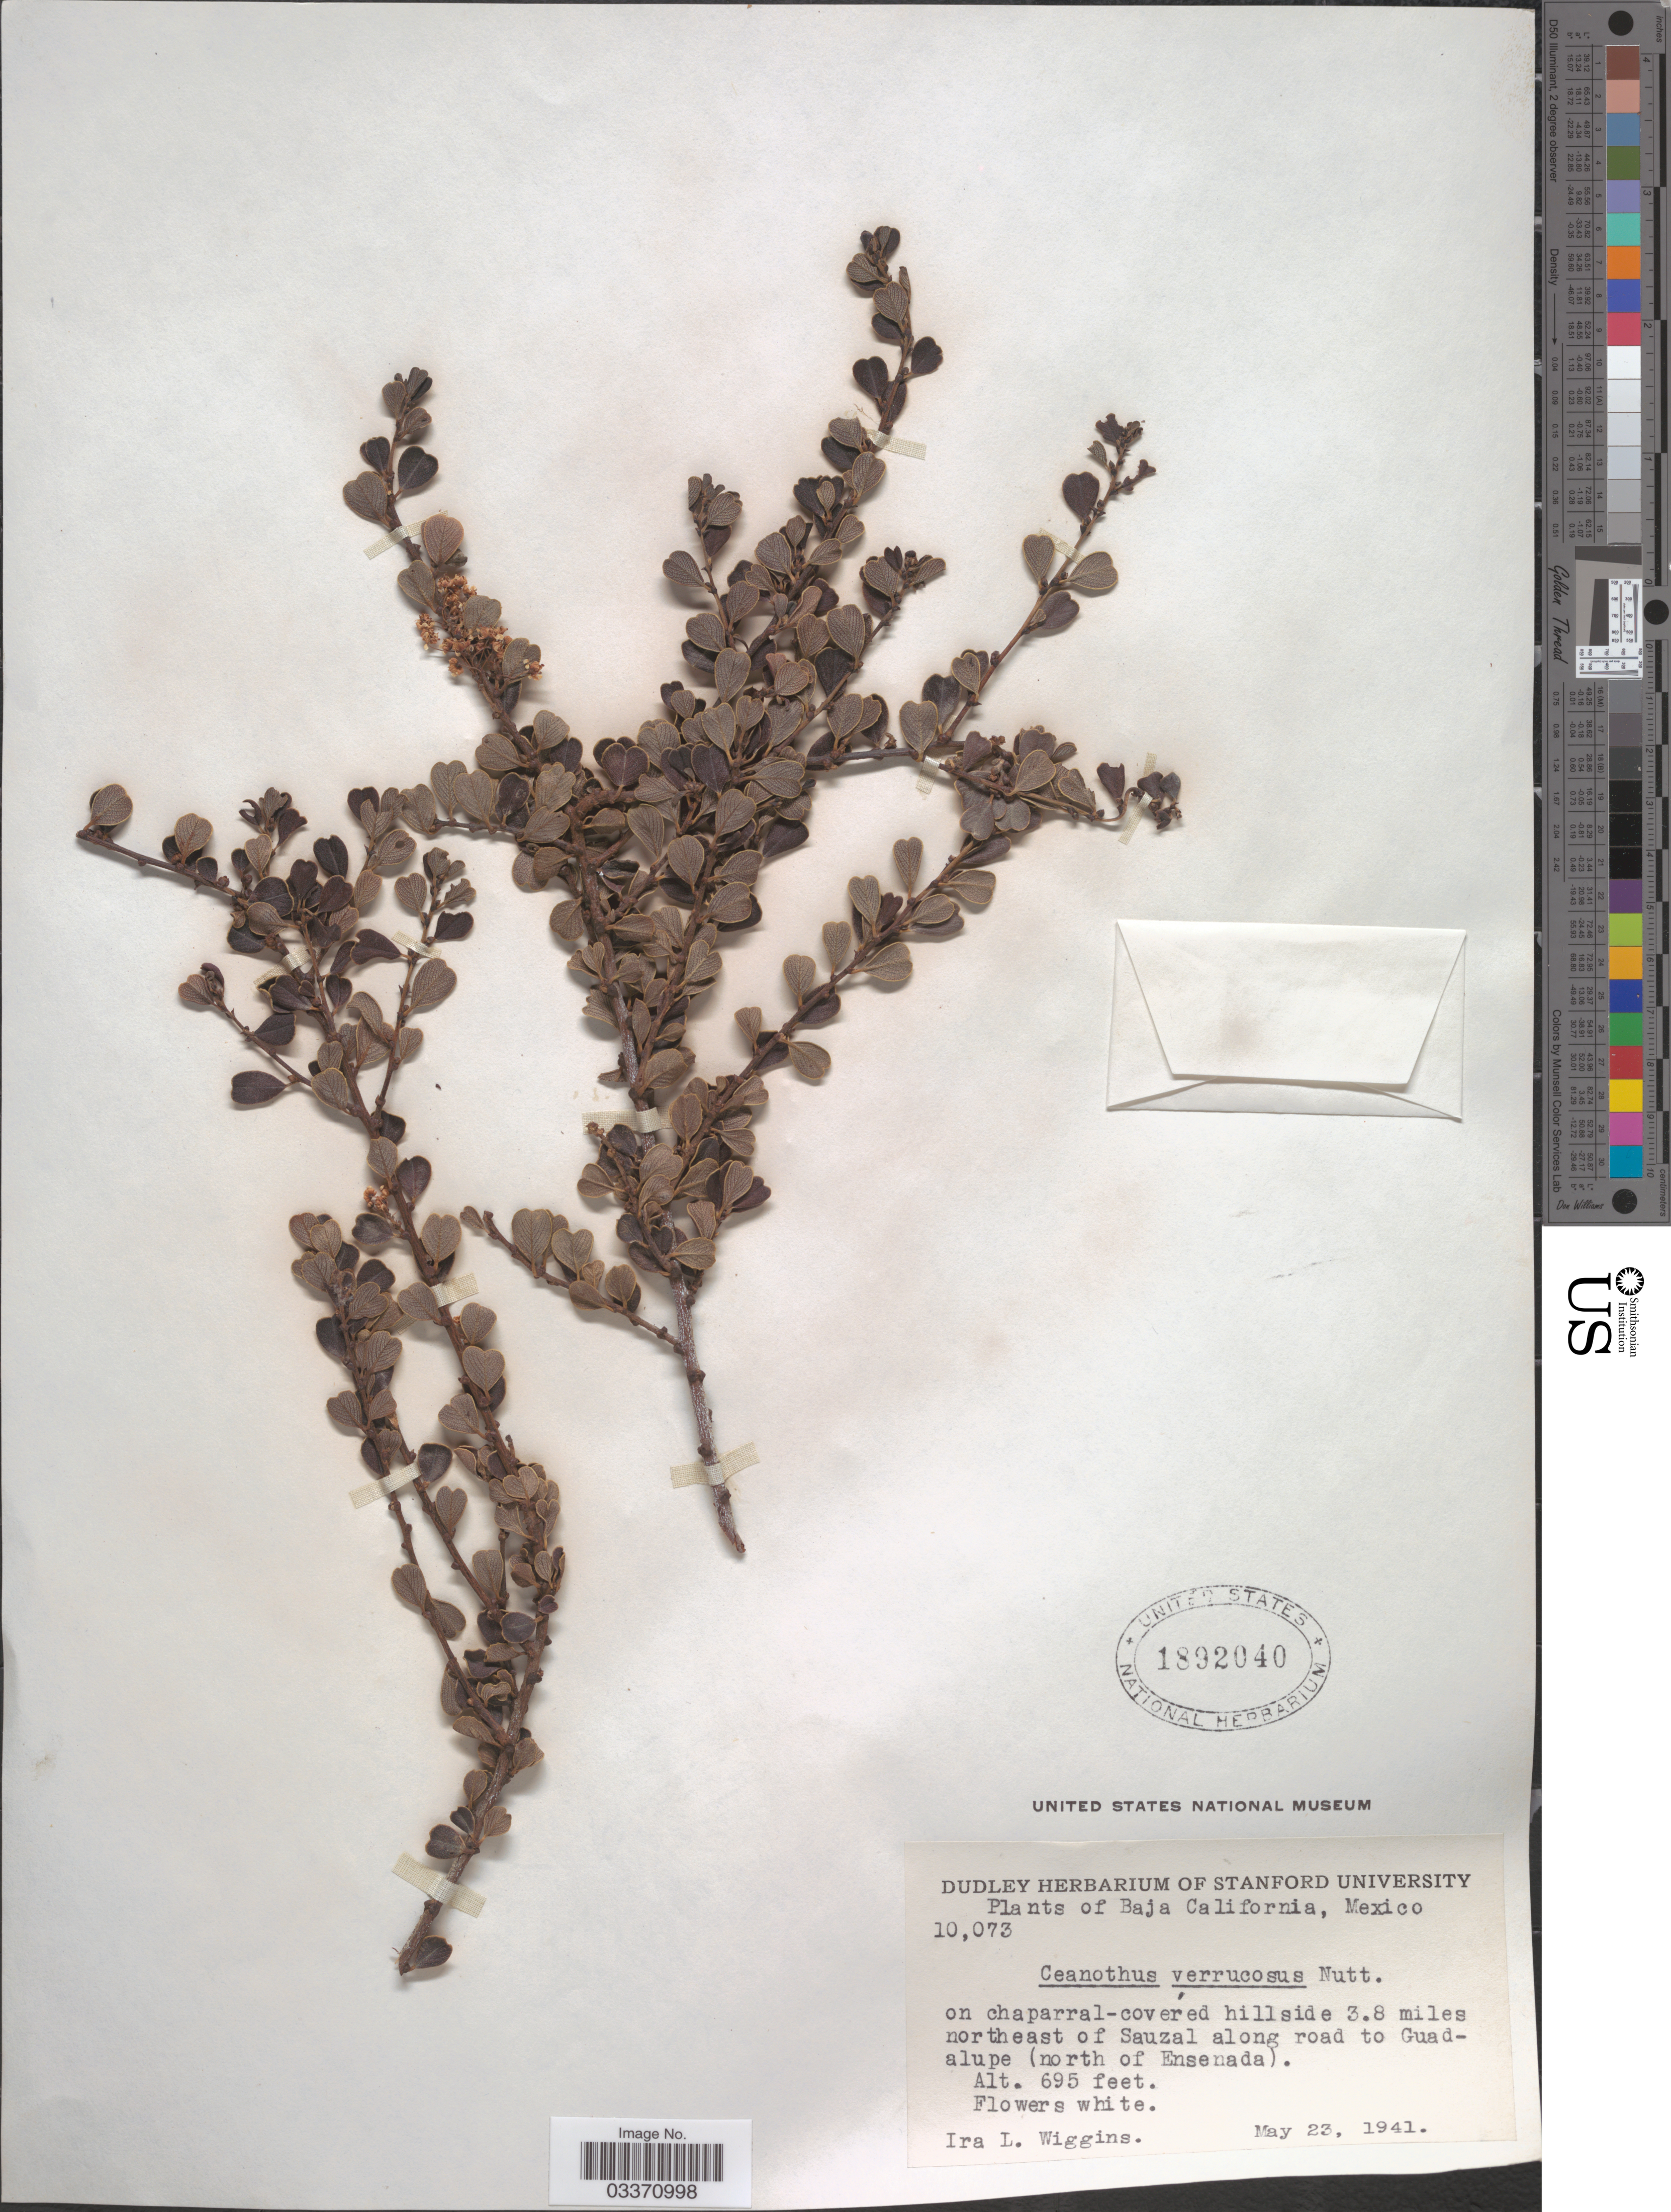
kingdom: Plantae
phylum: Tracheophyta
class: Magnoliopsida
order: Rosales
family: Rhamnaceae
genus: Ceanothus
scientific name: Ceanothus verrucosus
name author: Nutt.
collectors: I. L. Wiggins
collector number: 10073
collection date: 1941-05-23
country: Mexico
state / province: Baja California Norte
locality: On chaparral-covered hillside 3.8 miles northeast of Sauzal along road to Guadalupe (north of Ensenada).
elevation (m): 212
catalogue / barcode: US 1892040